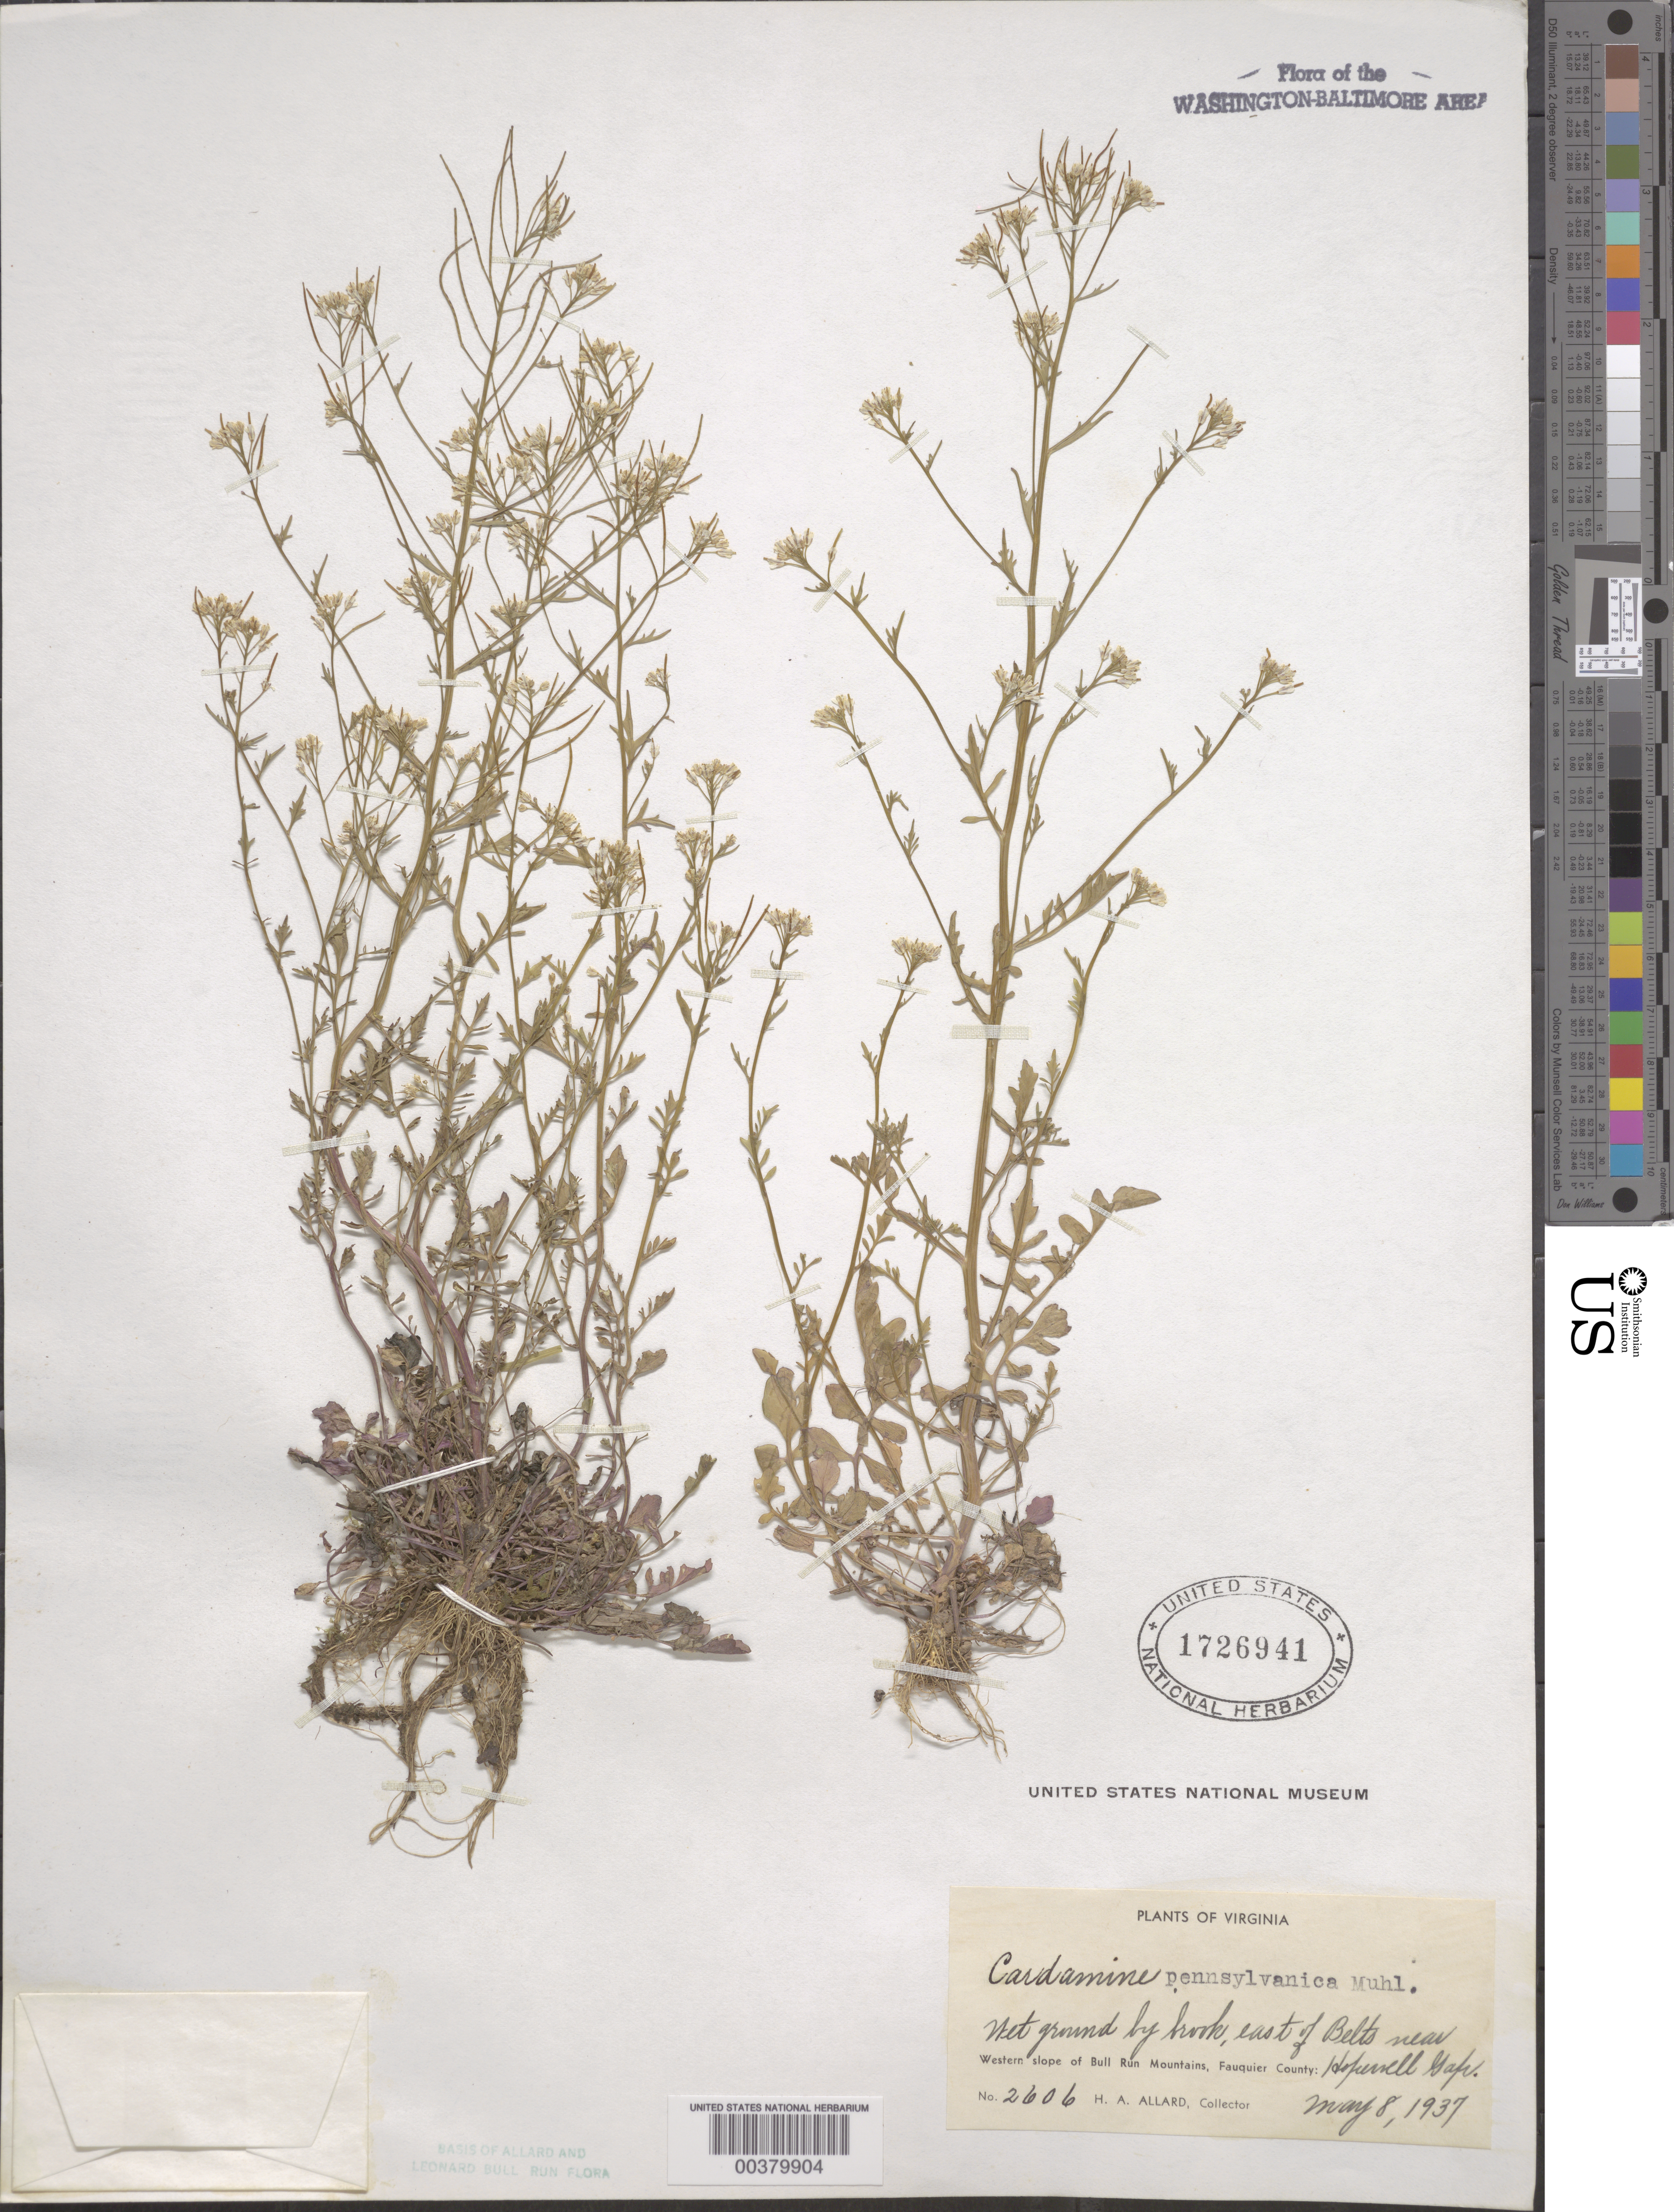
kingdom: Plantae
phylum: Tracheophyta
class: Magnoliopsida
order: Brassicales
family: Brassicaceae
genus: Cardamine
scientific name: Cardamine pensylvanica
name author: Muhl. ex Willd.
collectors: H. A. Allard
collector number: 2606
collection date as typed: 08 May 1937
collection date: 1937-05-08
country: United States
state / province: Virginia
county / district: Fauquier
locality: East of Belts, Hopewell Gap vicinity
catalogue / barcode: US 1726941